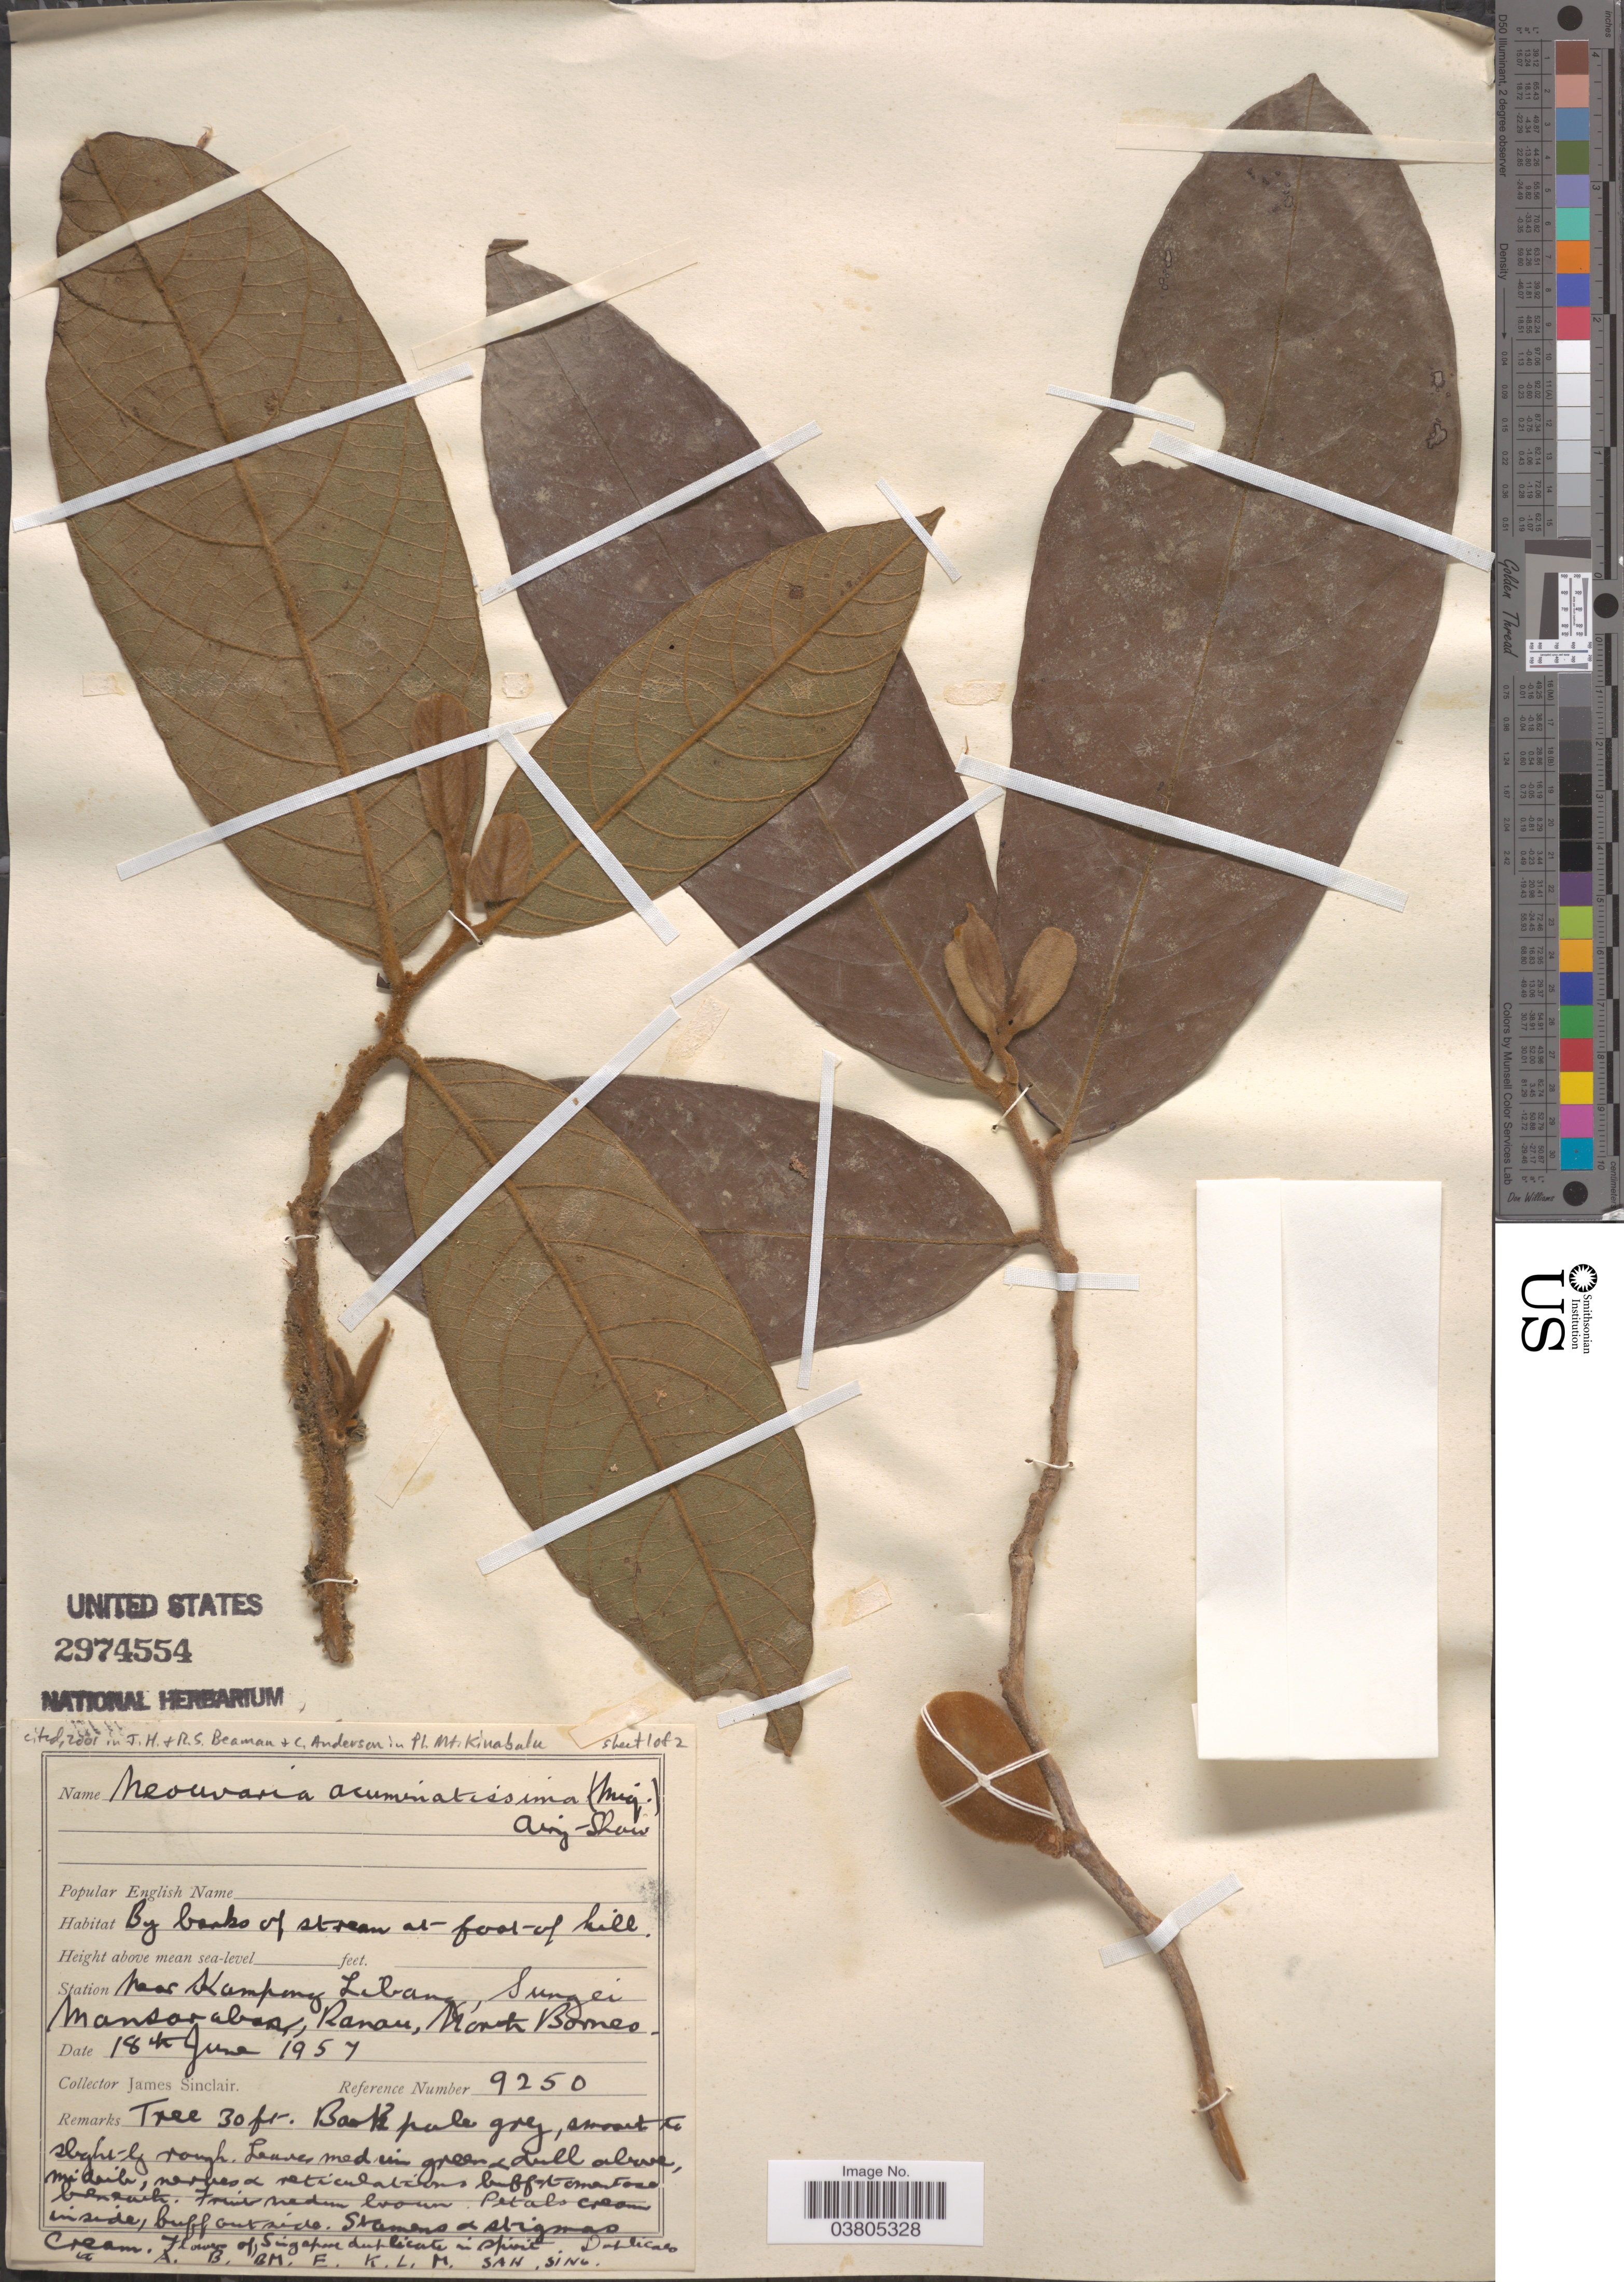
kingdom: Plantae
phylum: Tracheophyta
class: Magnoliopsida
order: Magnoliales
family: Annonaceae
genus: Neo-Uvaria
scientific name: Neo-uvaria acuminatissima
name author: (Miq.) Airy Shaw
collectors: J. Sinclair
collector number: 9250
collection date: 1957-06-18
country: Malaysia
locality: Station Near Kampong Libang, Sungei Mansaraban, Ranau, North Borneo.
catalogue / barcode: US 2974554